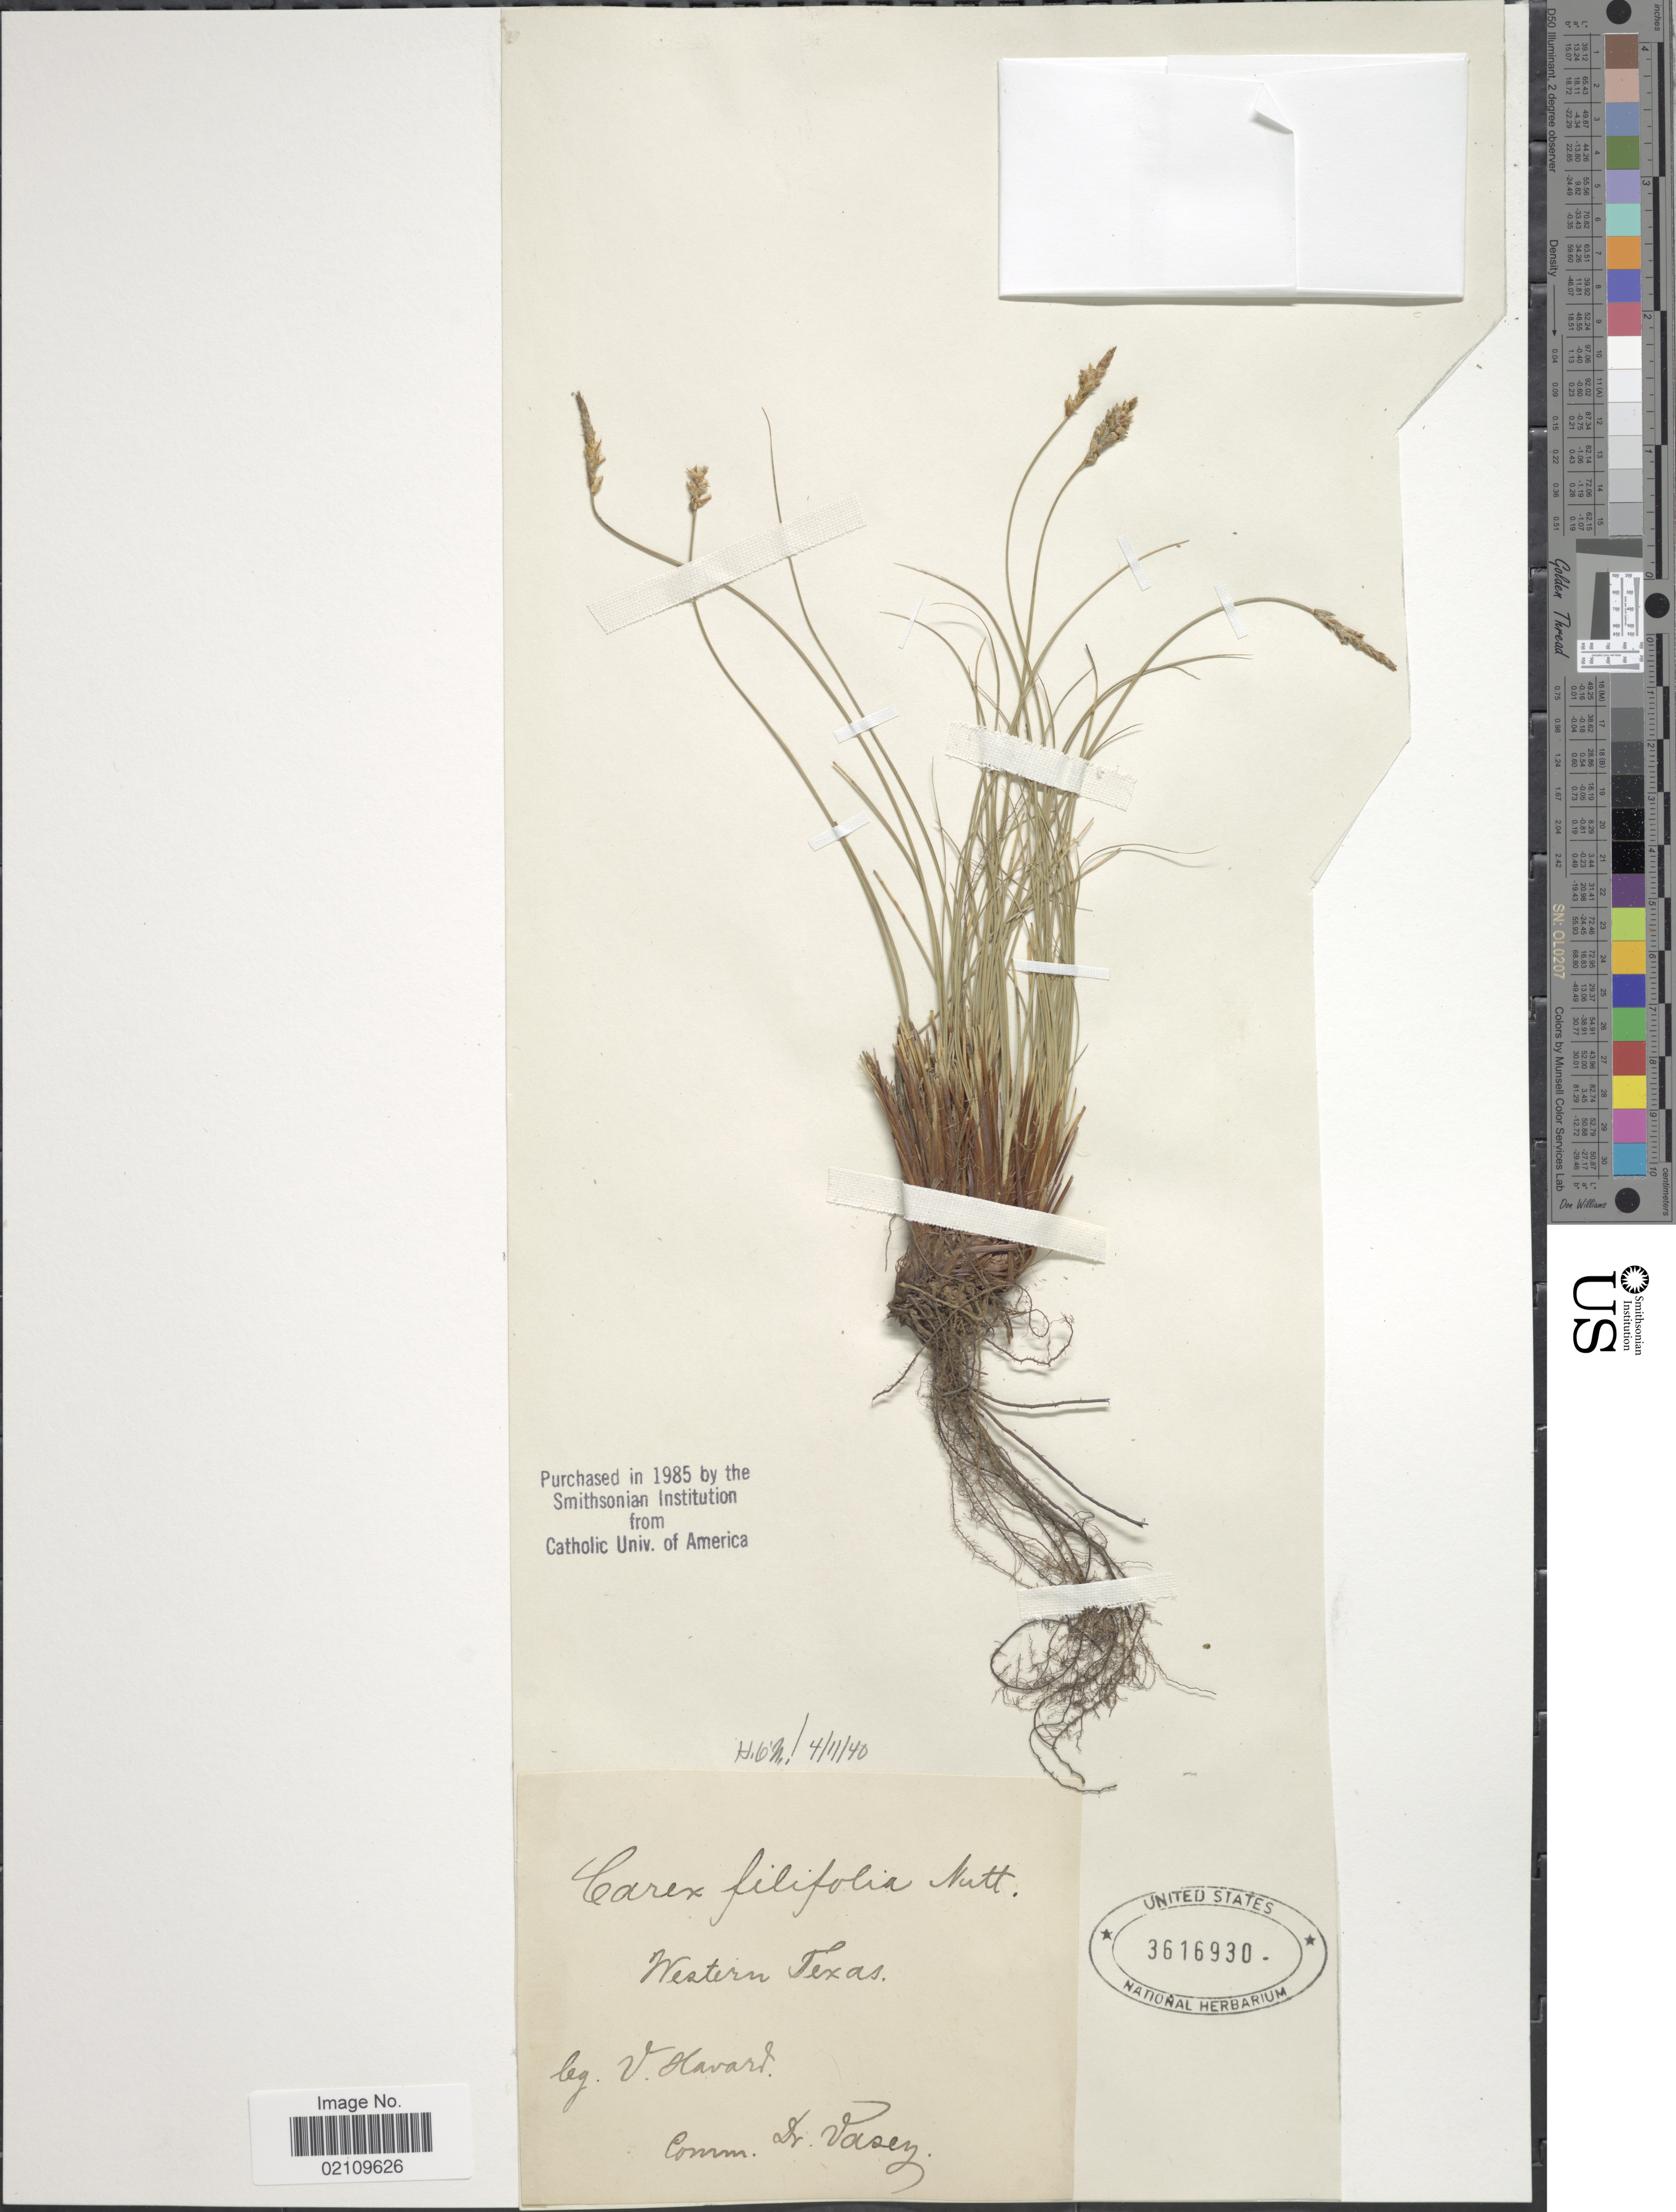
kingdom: Plantae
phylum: Tracheophyta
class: Liliopsida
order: Poales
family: Cyperaceae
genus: Carex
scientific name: Carex filifolia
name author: Nutt.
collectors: V. Havard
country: United States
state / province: Texas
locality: Western Texas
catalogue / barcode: US 3616930